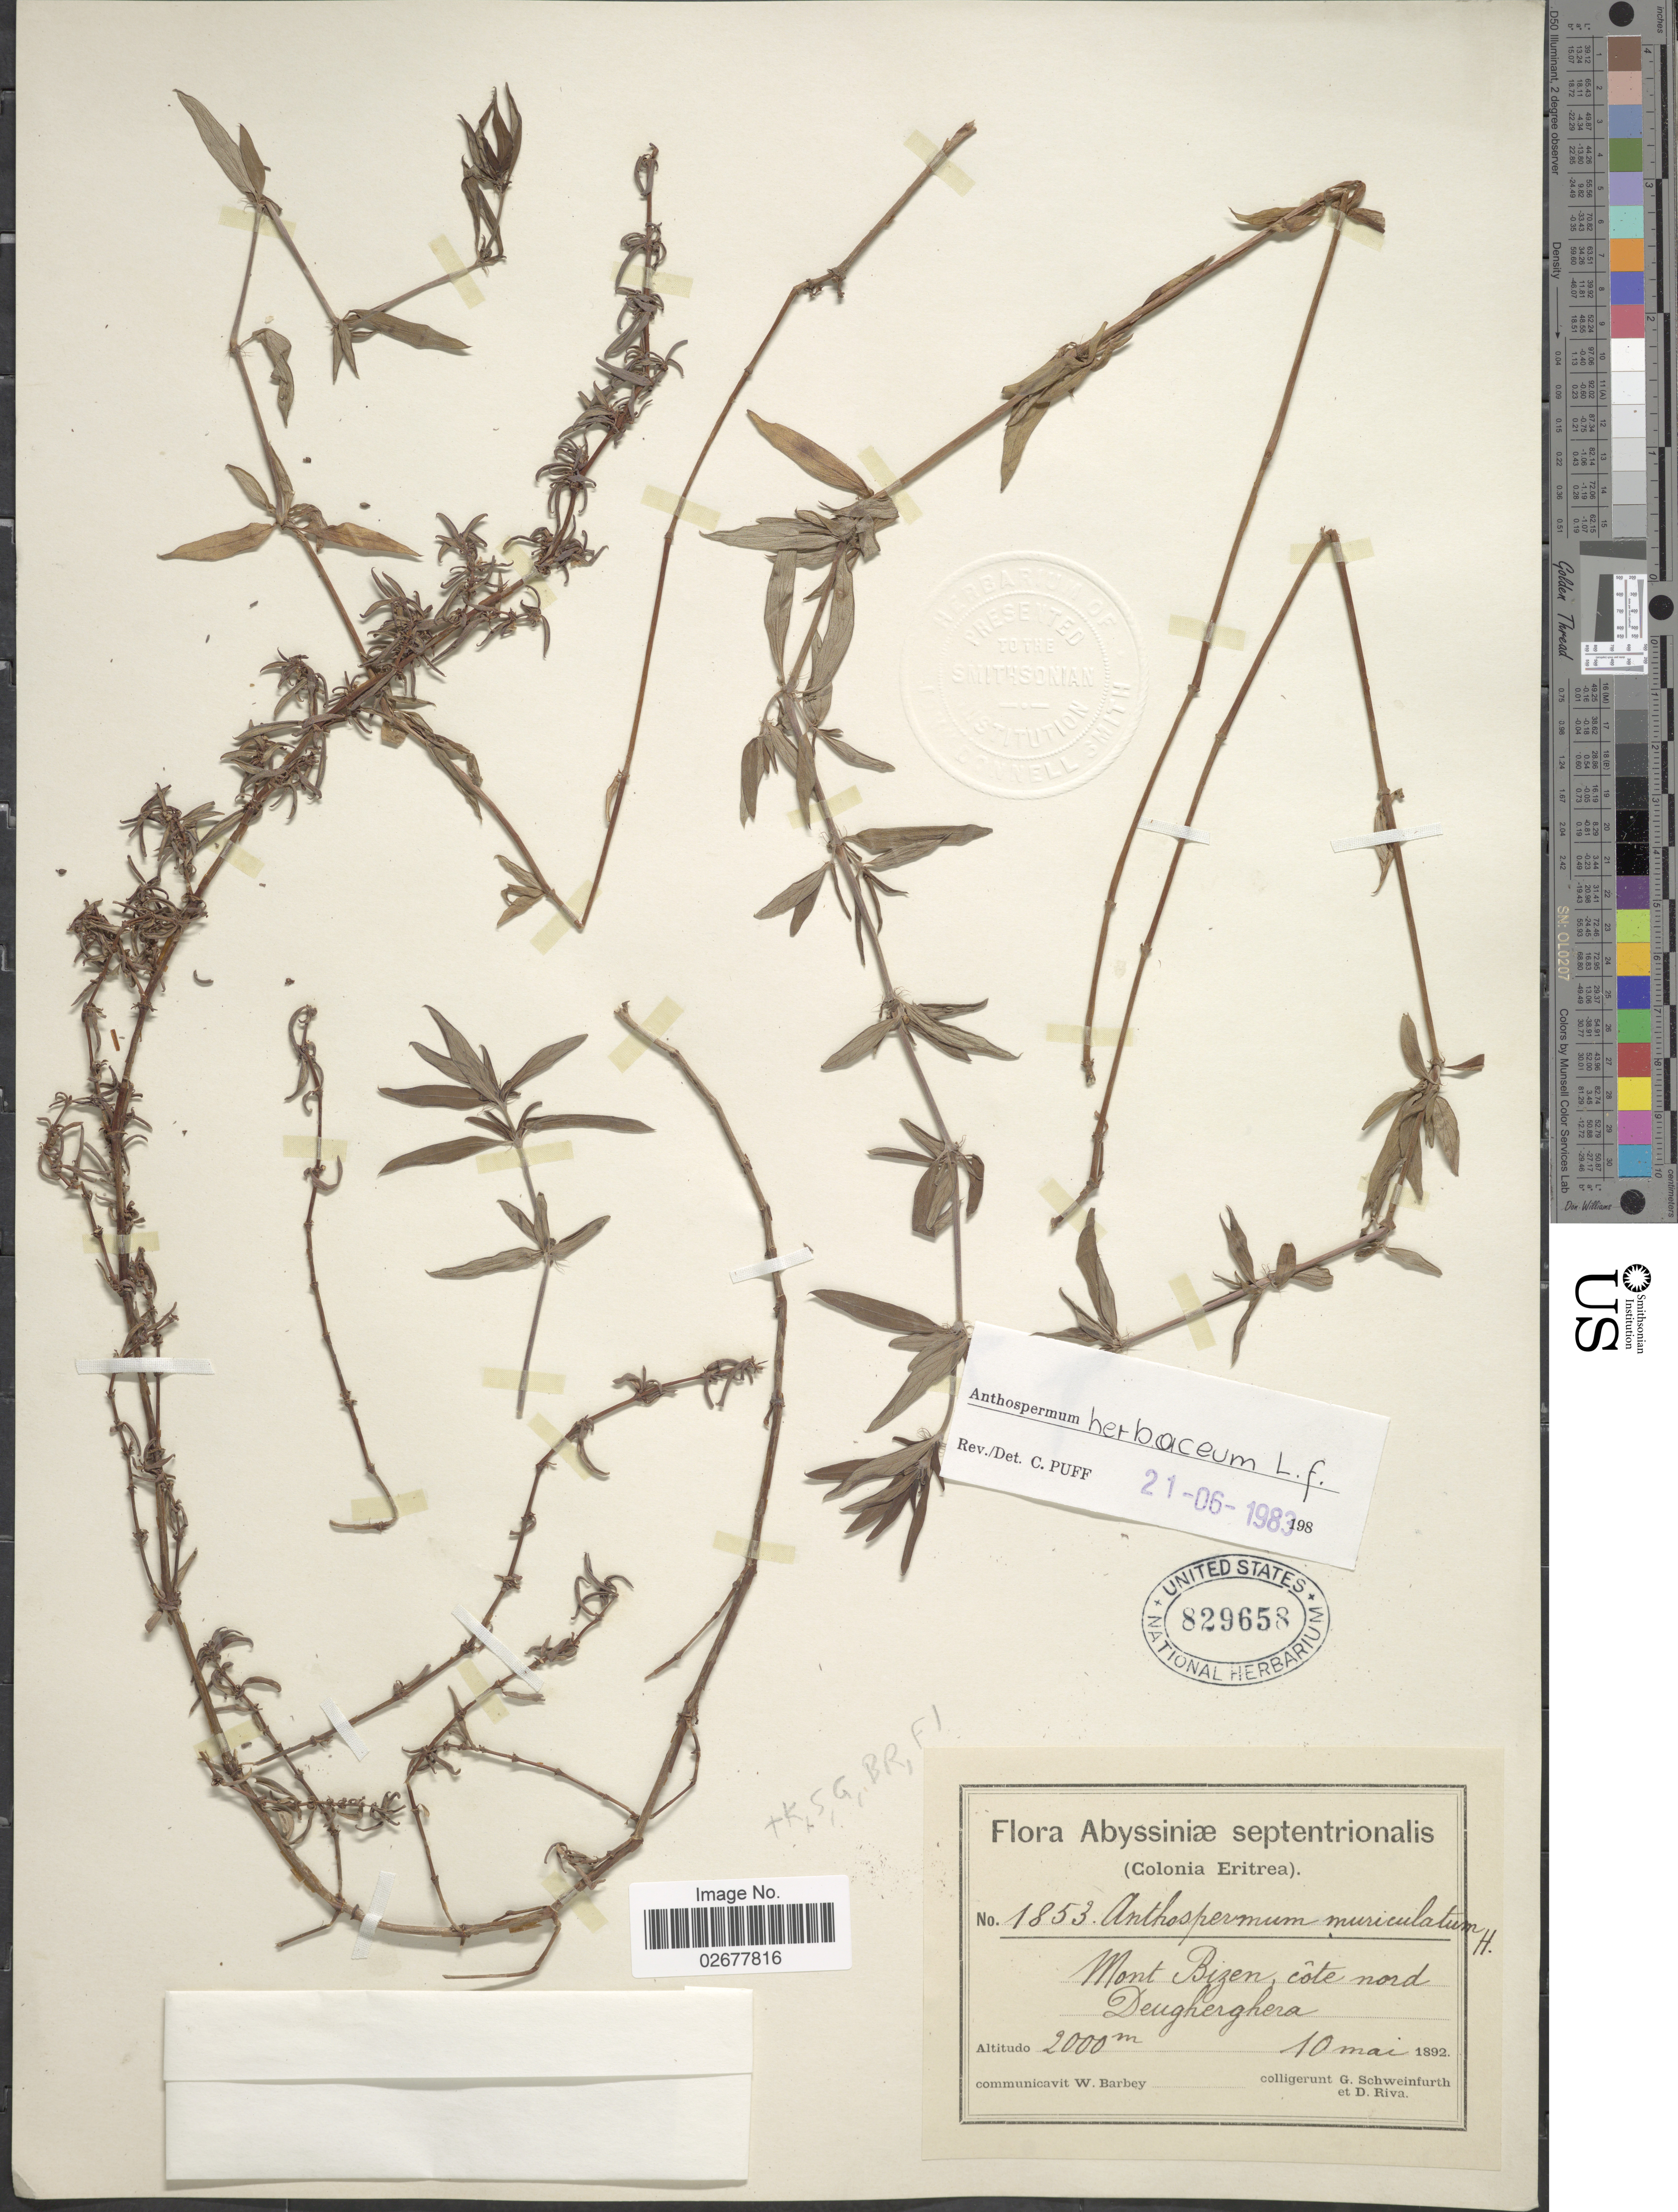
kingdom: Plantae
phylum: Tracheophyta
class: Magnoliopsida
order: Gentianales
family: Rubiaceae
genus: Anthospermum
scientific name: Anthospermum herbaceum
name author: L. f.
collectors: G. A. Schweinfurth (herbarium) & D. Riva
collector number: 1853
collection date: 1892-05-10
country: Eritrea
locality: Abyssiniæ septentrionalis (Colonia Eritrea), Mont Bizen, côte nord Deugherghera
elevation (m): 2000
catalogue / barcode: US 829658